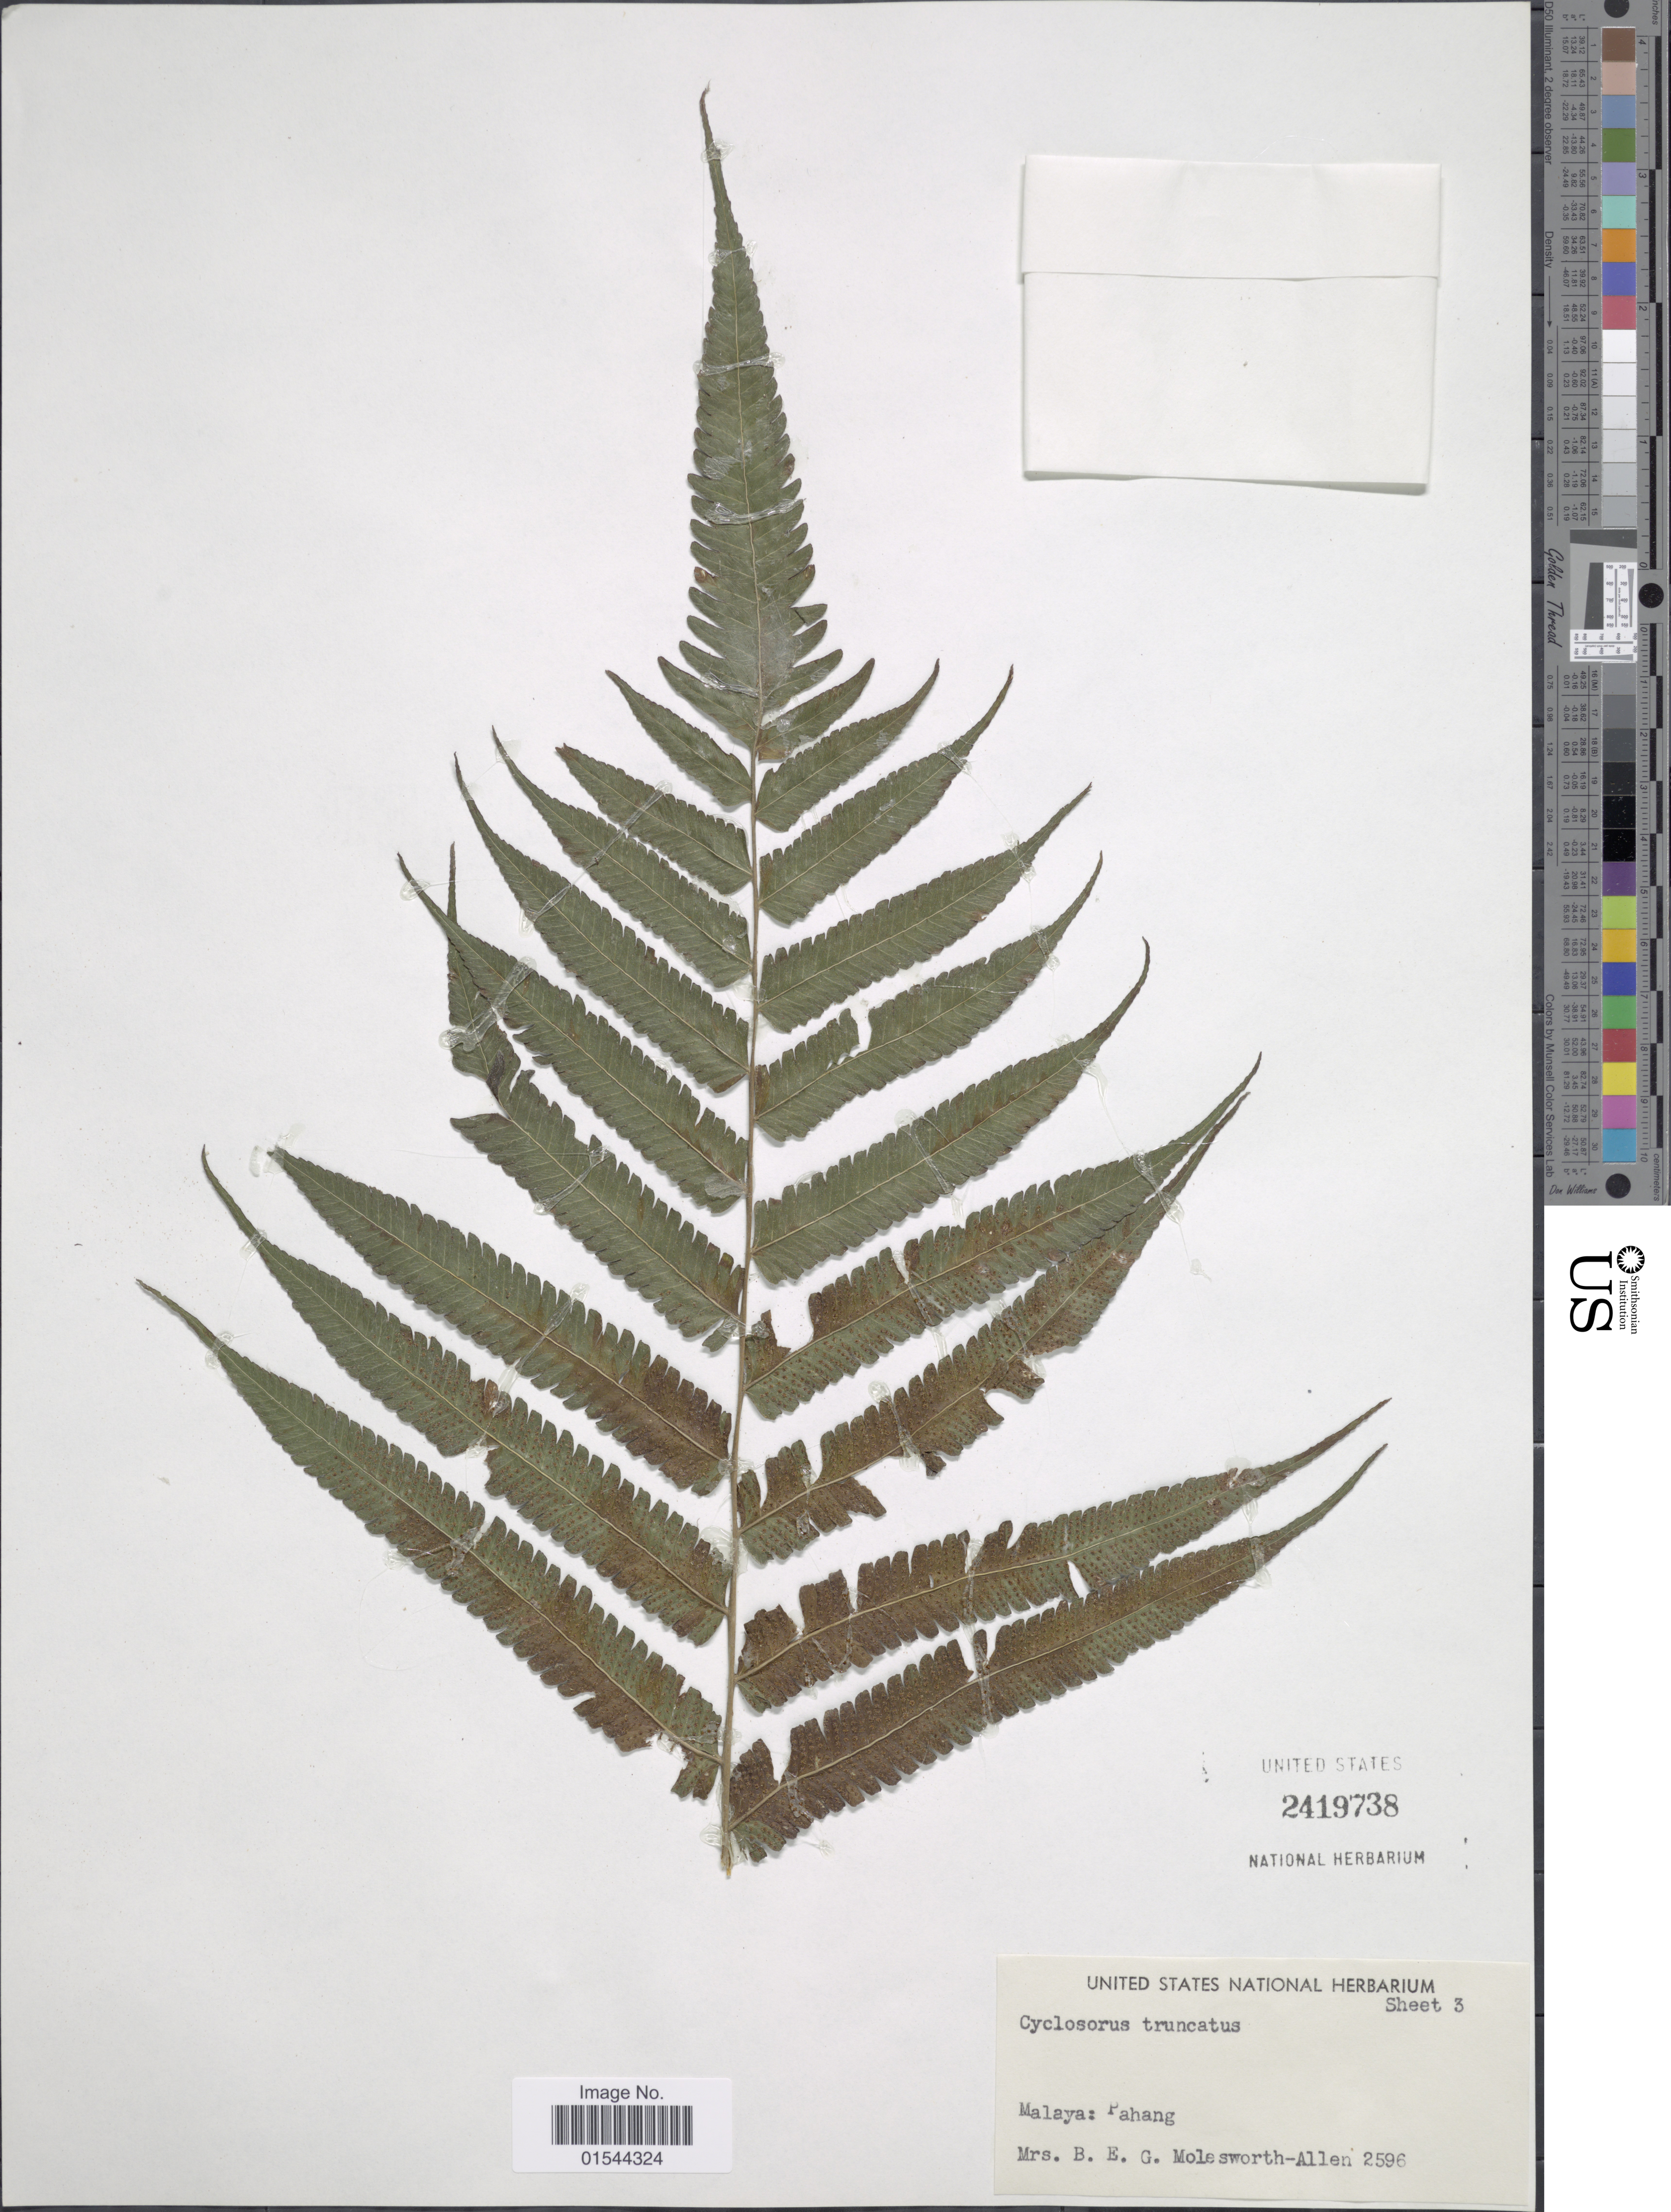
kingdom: Plantae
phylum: Tracheophyta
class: Polypodiopsida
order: Polypodiales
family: Thelypteridaceae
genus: Pneumatopteris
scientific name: Pneumatopteris truncata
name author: (Poir.) Holttum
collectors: Mrs. B. E. G. Molesworth-Allen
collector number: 2596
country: Malaysia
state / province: Pahang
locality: Malaya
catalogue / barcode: US 2419738